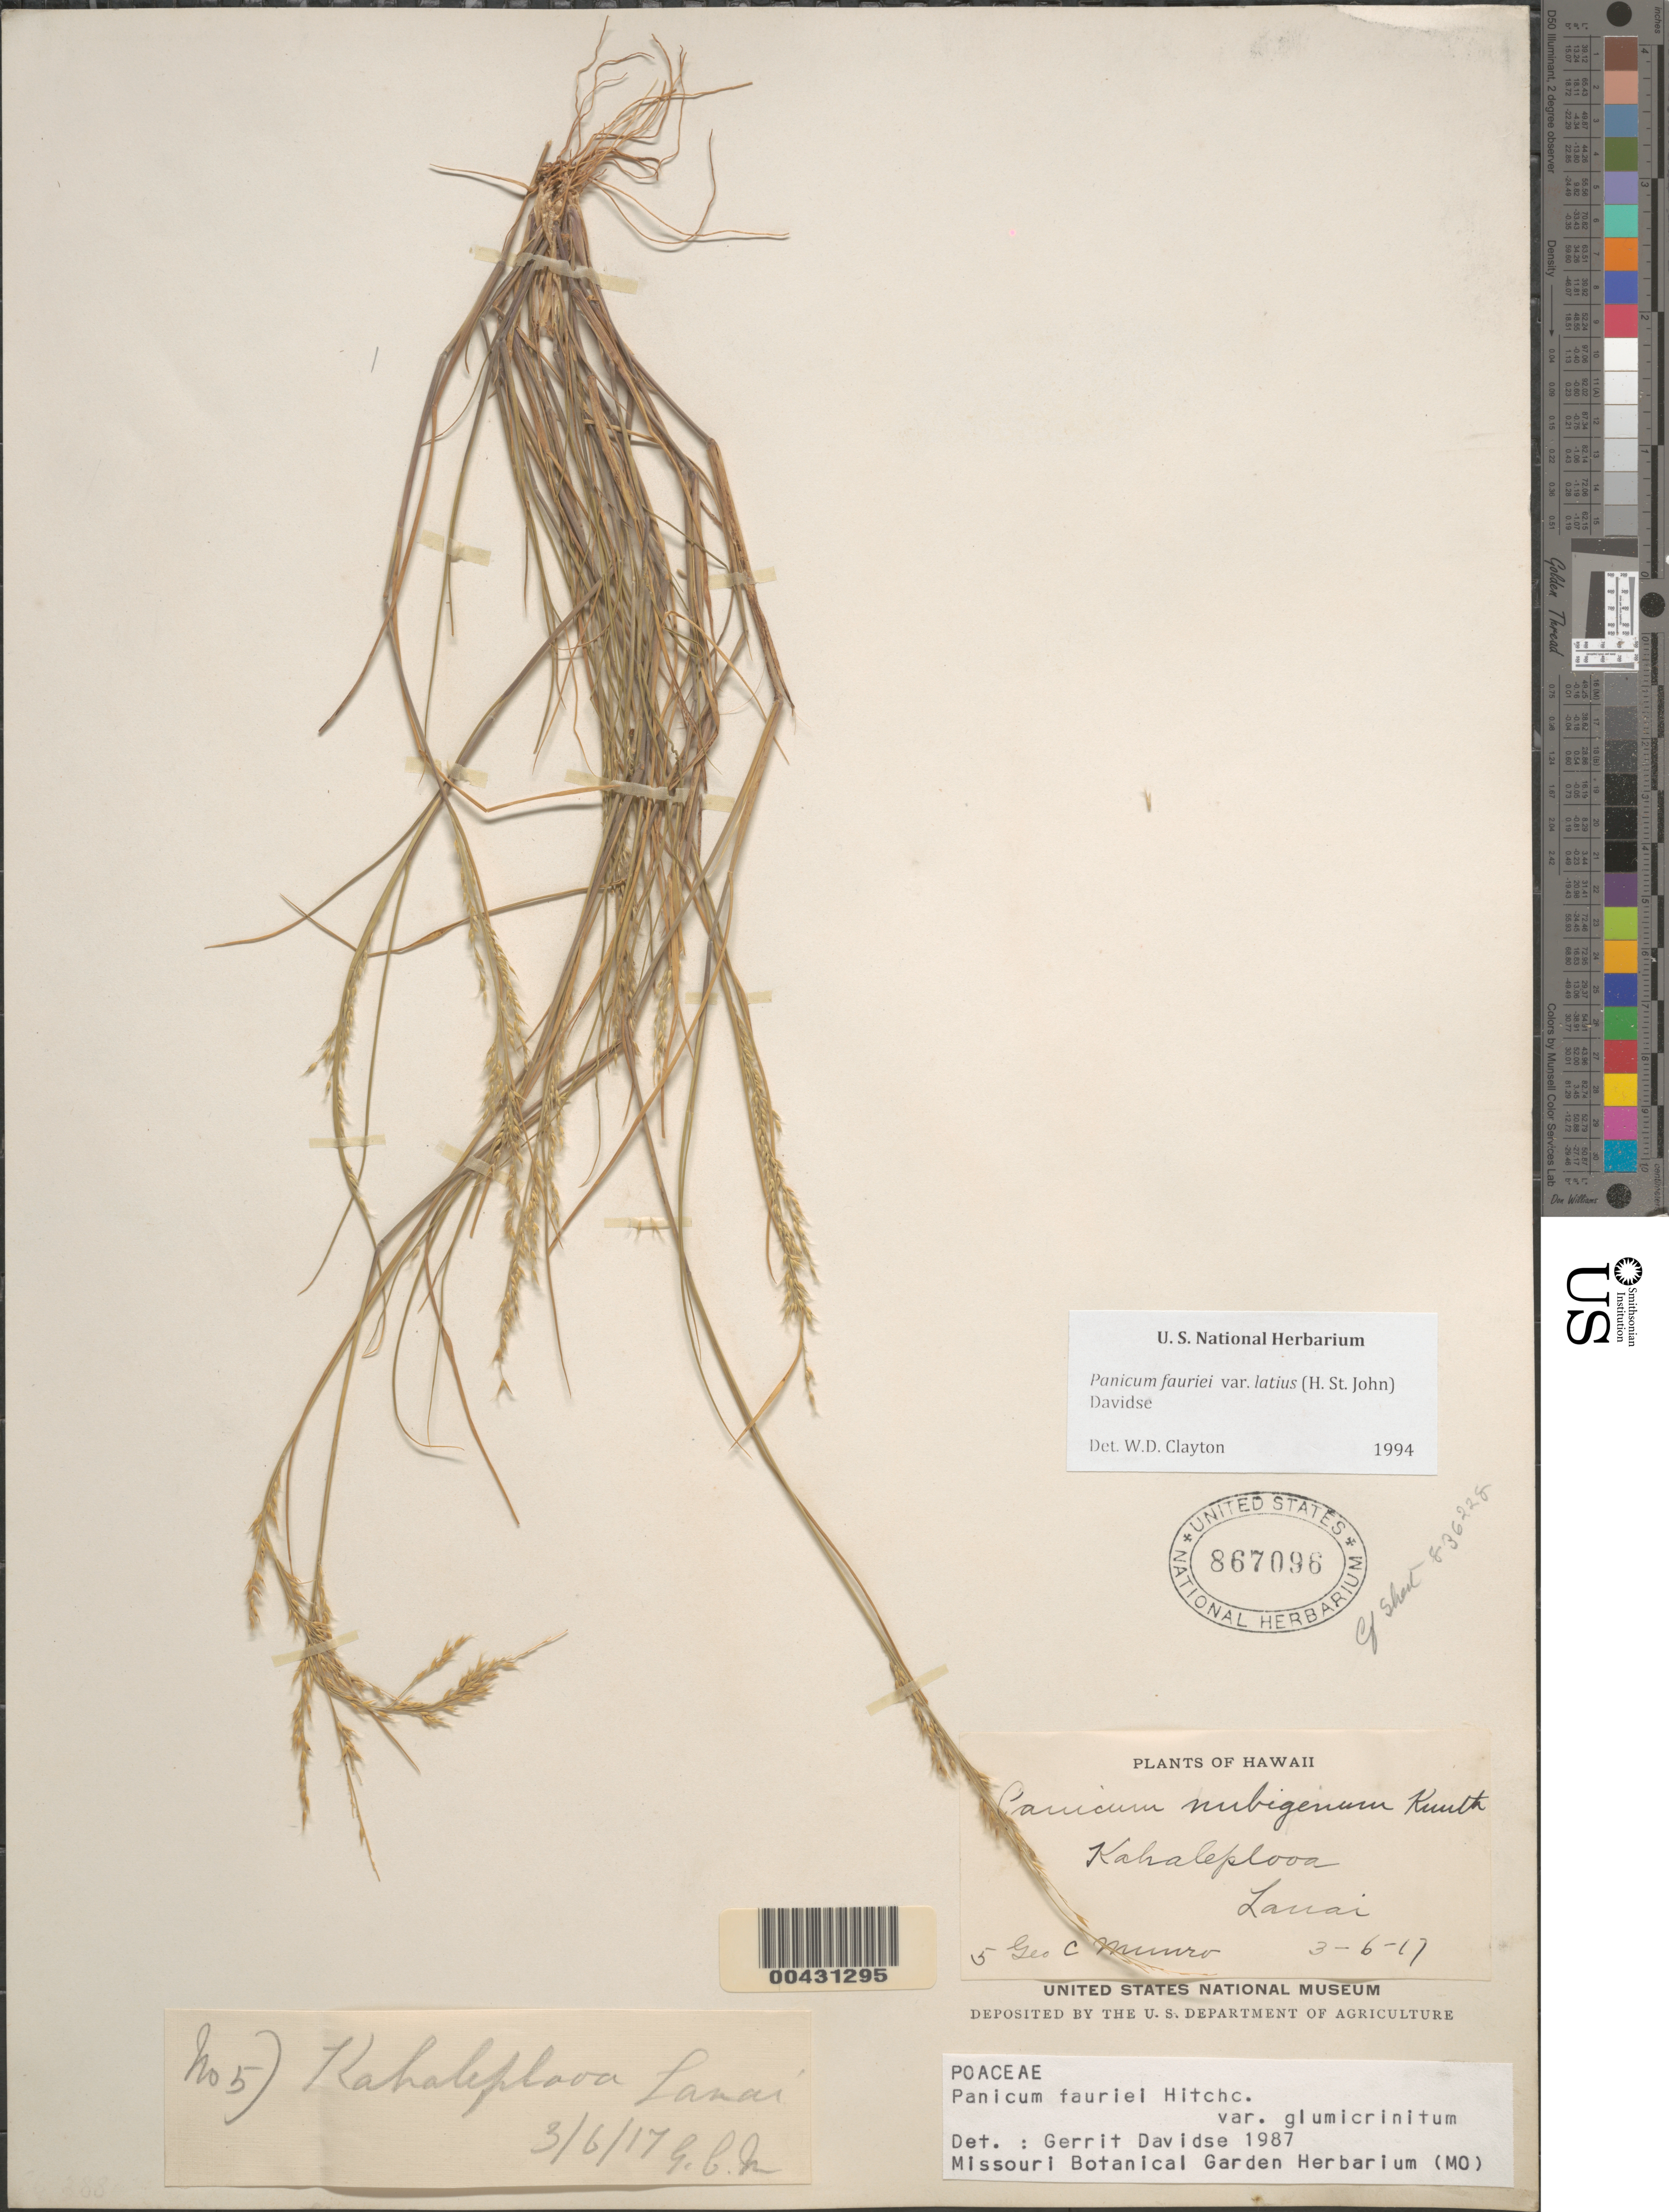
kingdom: Plantae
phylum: Tracheophyta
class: Liliopsida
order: Poales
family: Poaceae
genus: Panicum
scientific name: Panicum fauriei var. latius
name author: (H. St. John) Davidse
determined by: Clayton, W. D.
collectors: G. C. Munro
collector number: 5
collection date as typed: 6 Mar 1917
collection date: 1917-03-06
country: United States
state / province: Hawaii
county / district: Maui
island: Lana'i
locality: Kahaleplooa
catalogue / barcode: US 867096